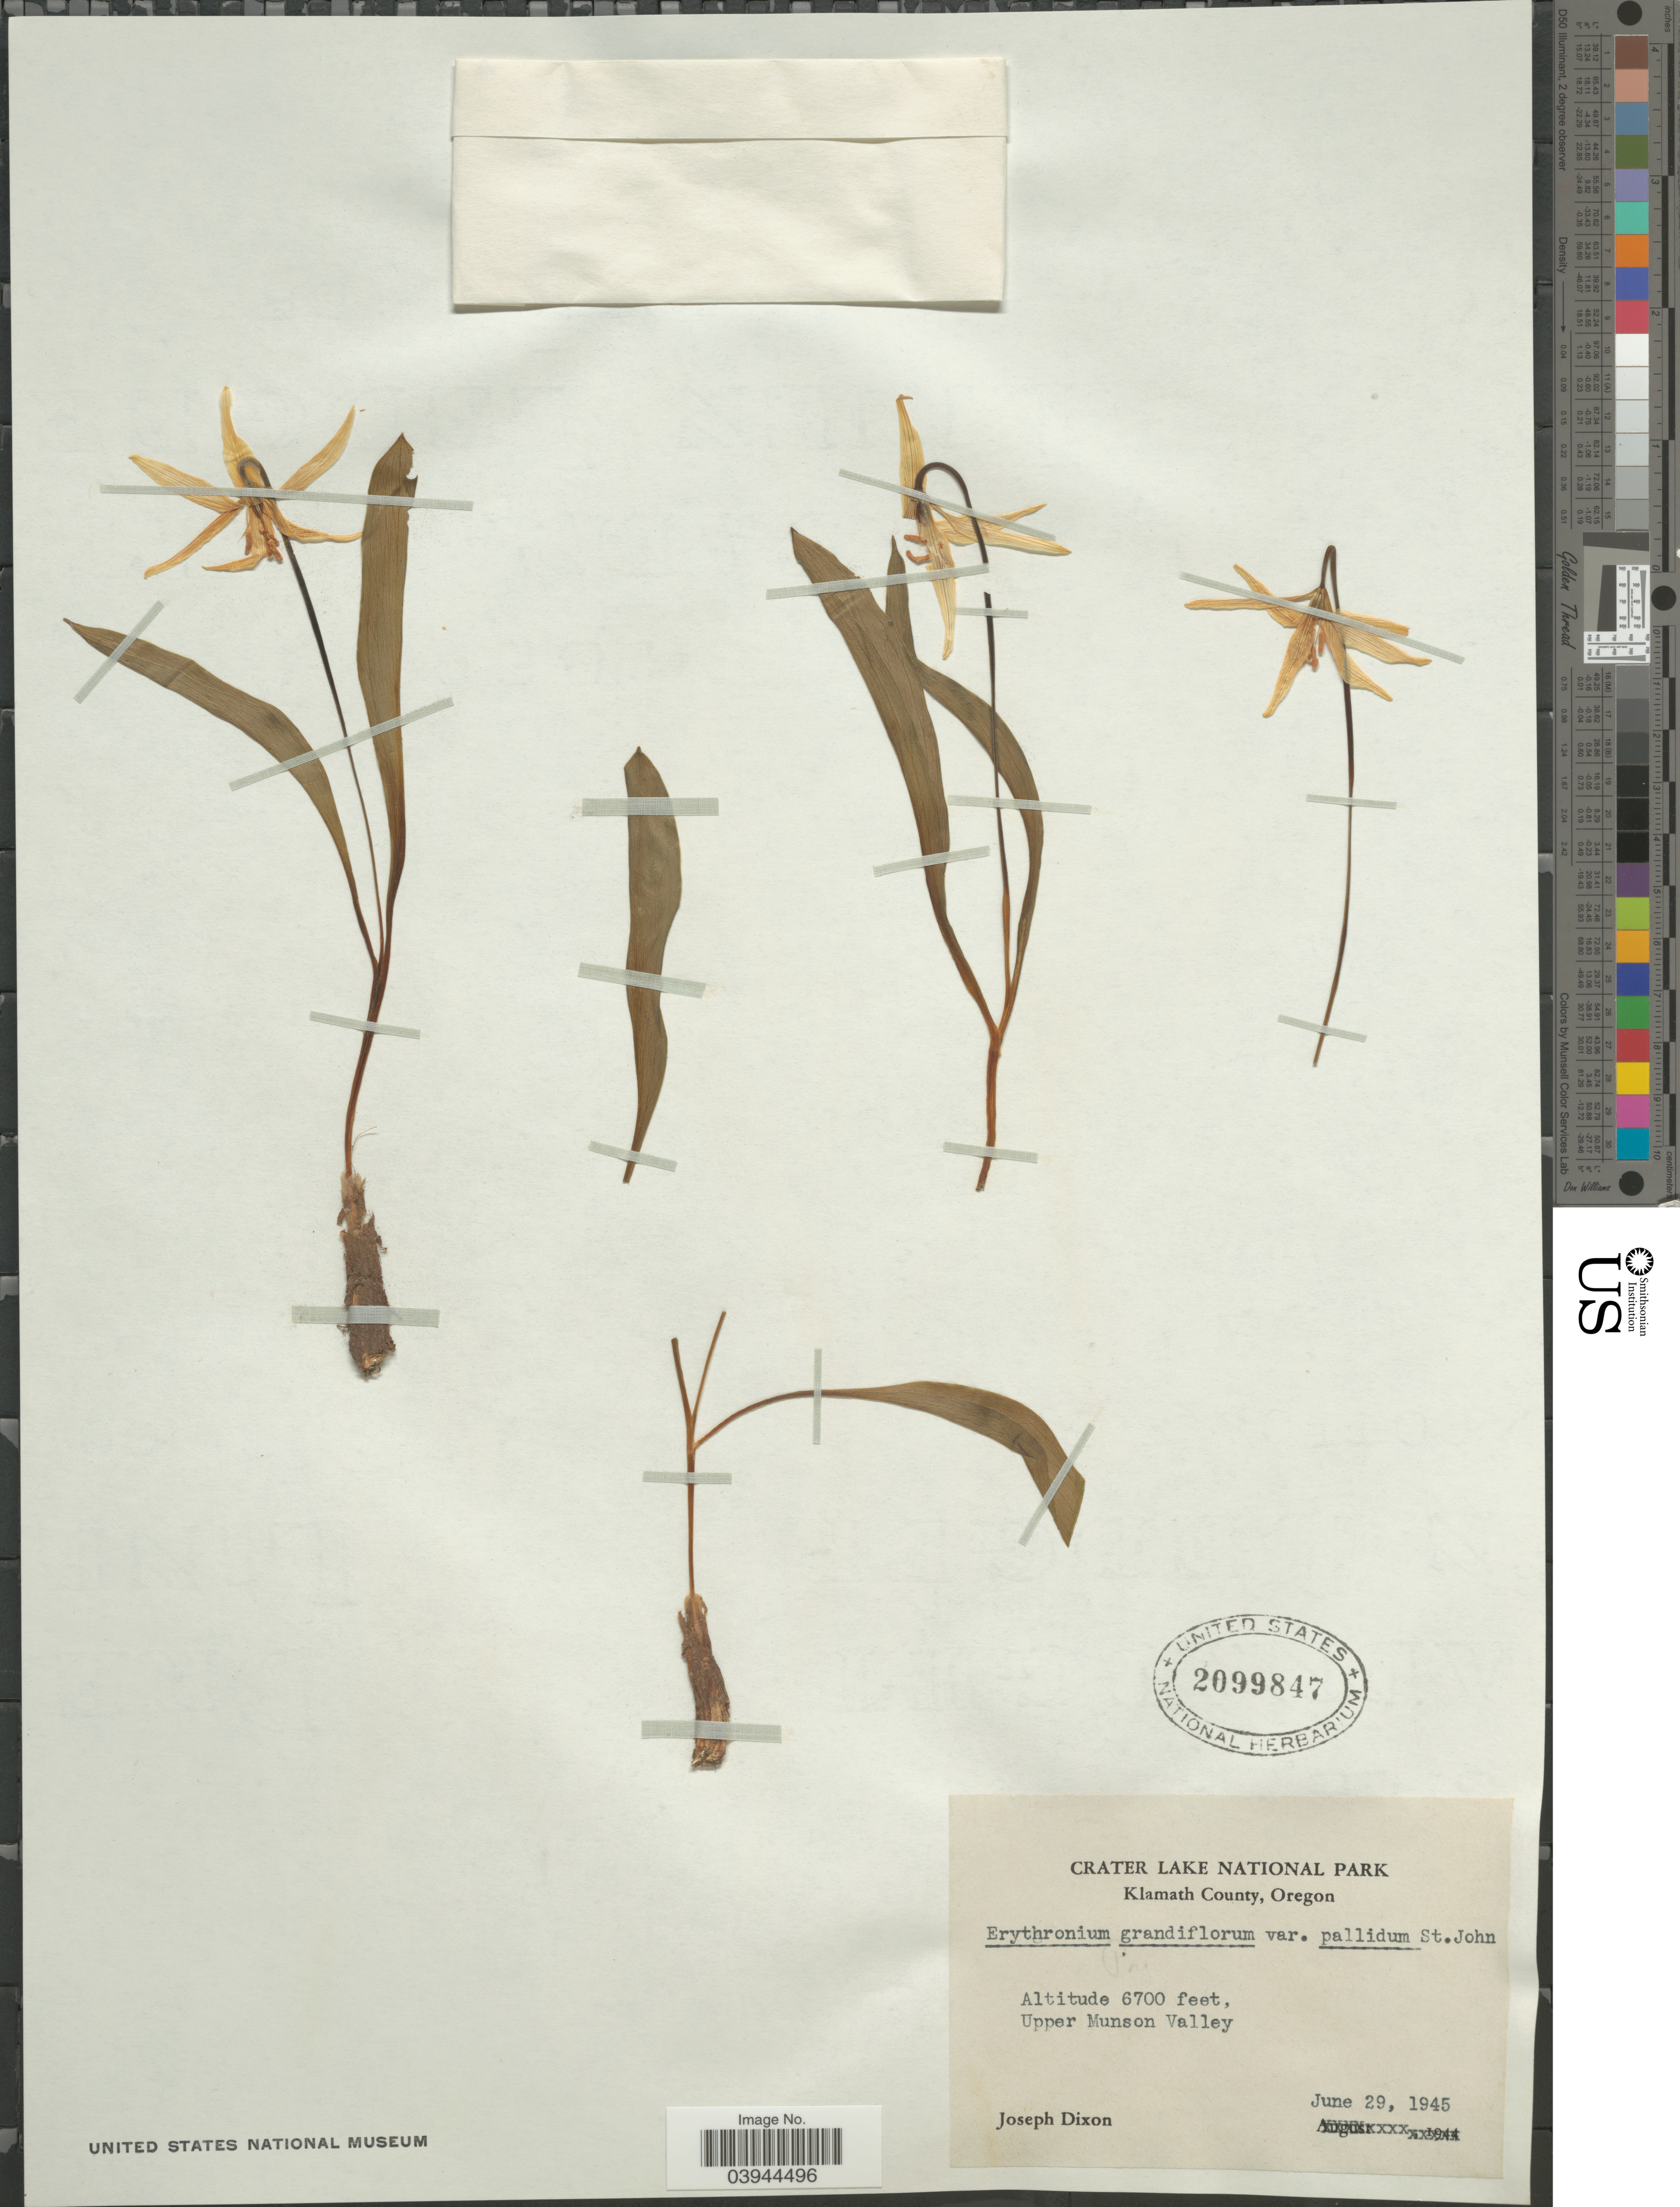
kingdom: Plantae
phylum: Tracheophyta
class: Liliopsida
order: Liliales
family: Liliaceae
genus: Erythronium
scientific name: Erythronium grandiflorum var. pallidum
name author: H. St. John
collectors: J. Dixon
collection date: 1945-06-29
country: United States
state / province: Oregon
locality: Crater Lake National Park. Klamath County. Upper Munson Valley.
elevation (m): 2042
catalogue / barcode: US 2099847